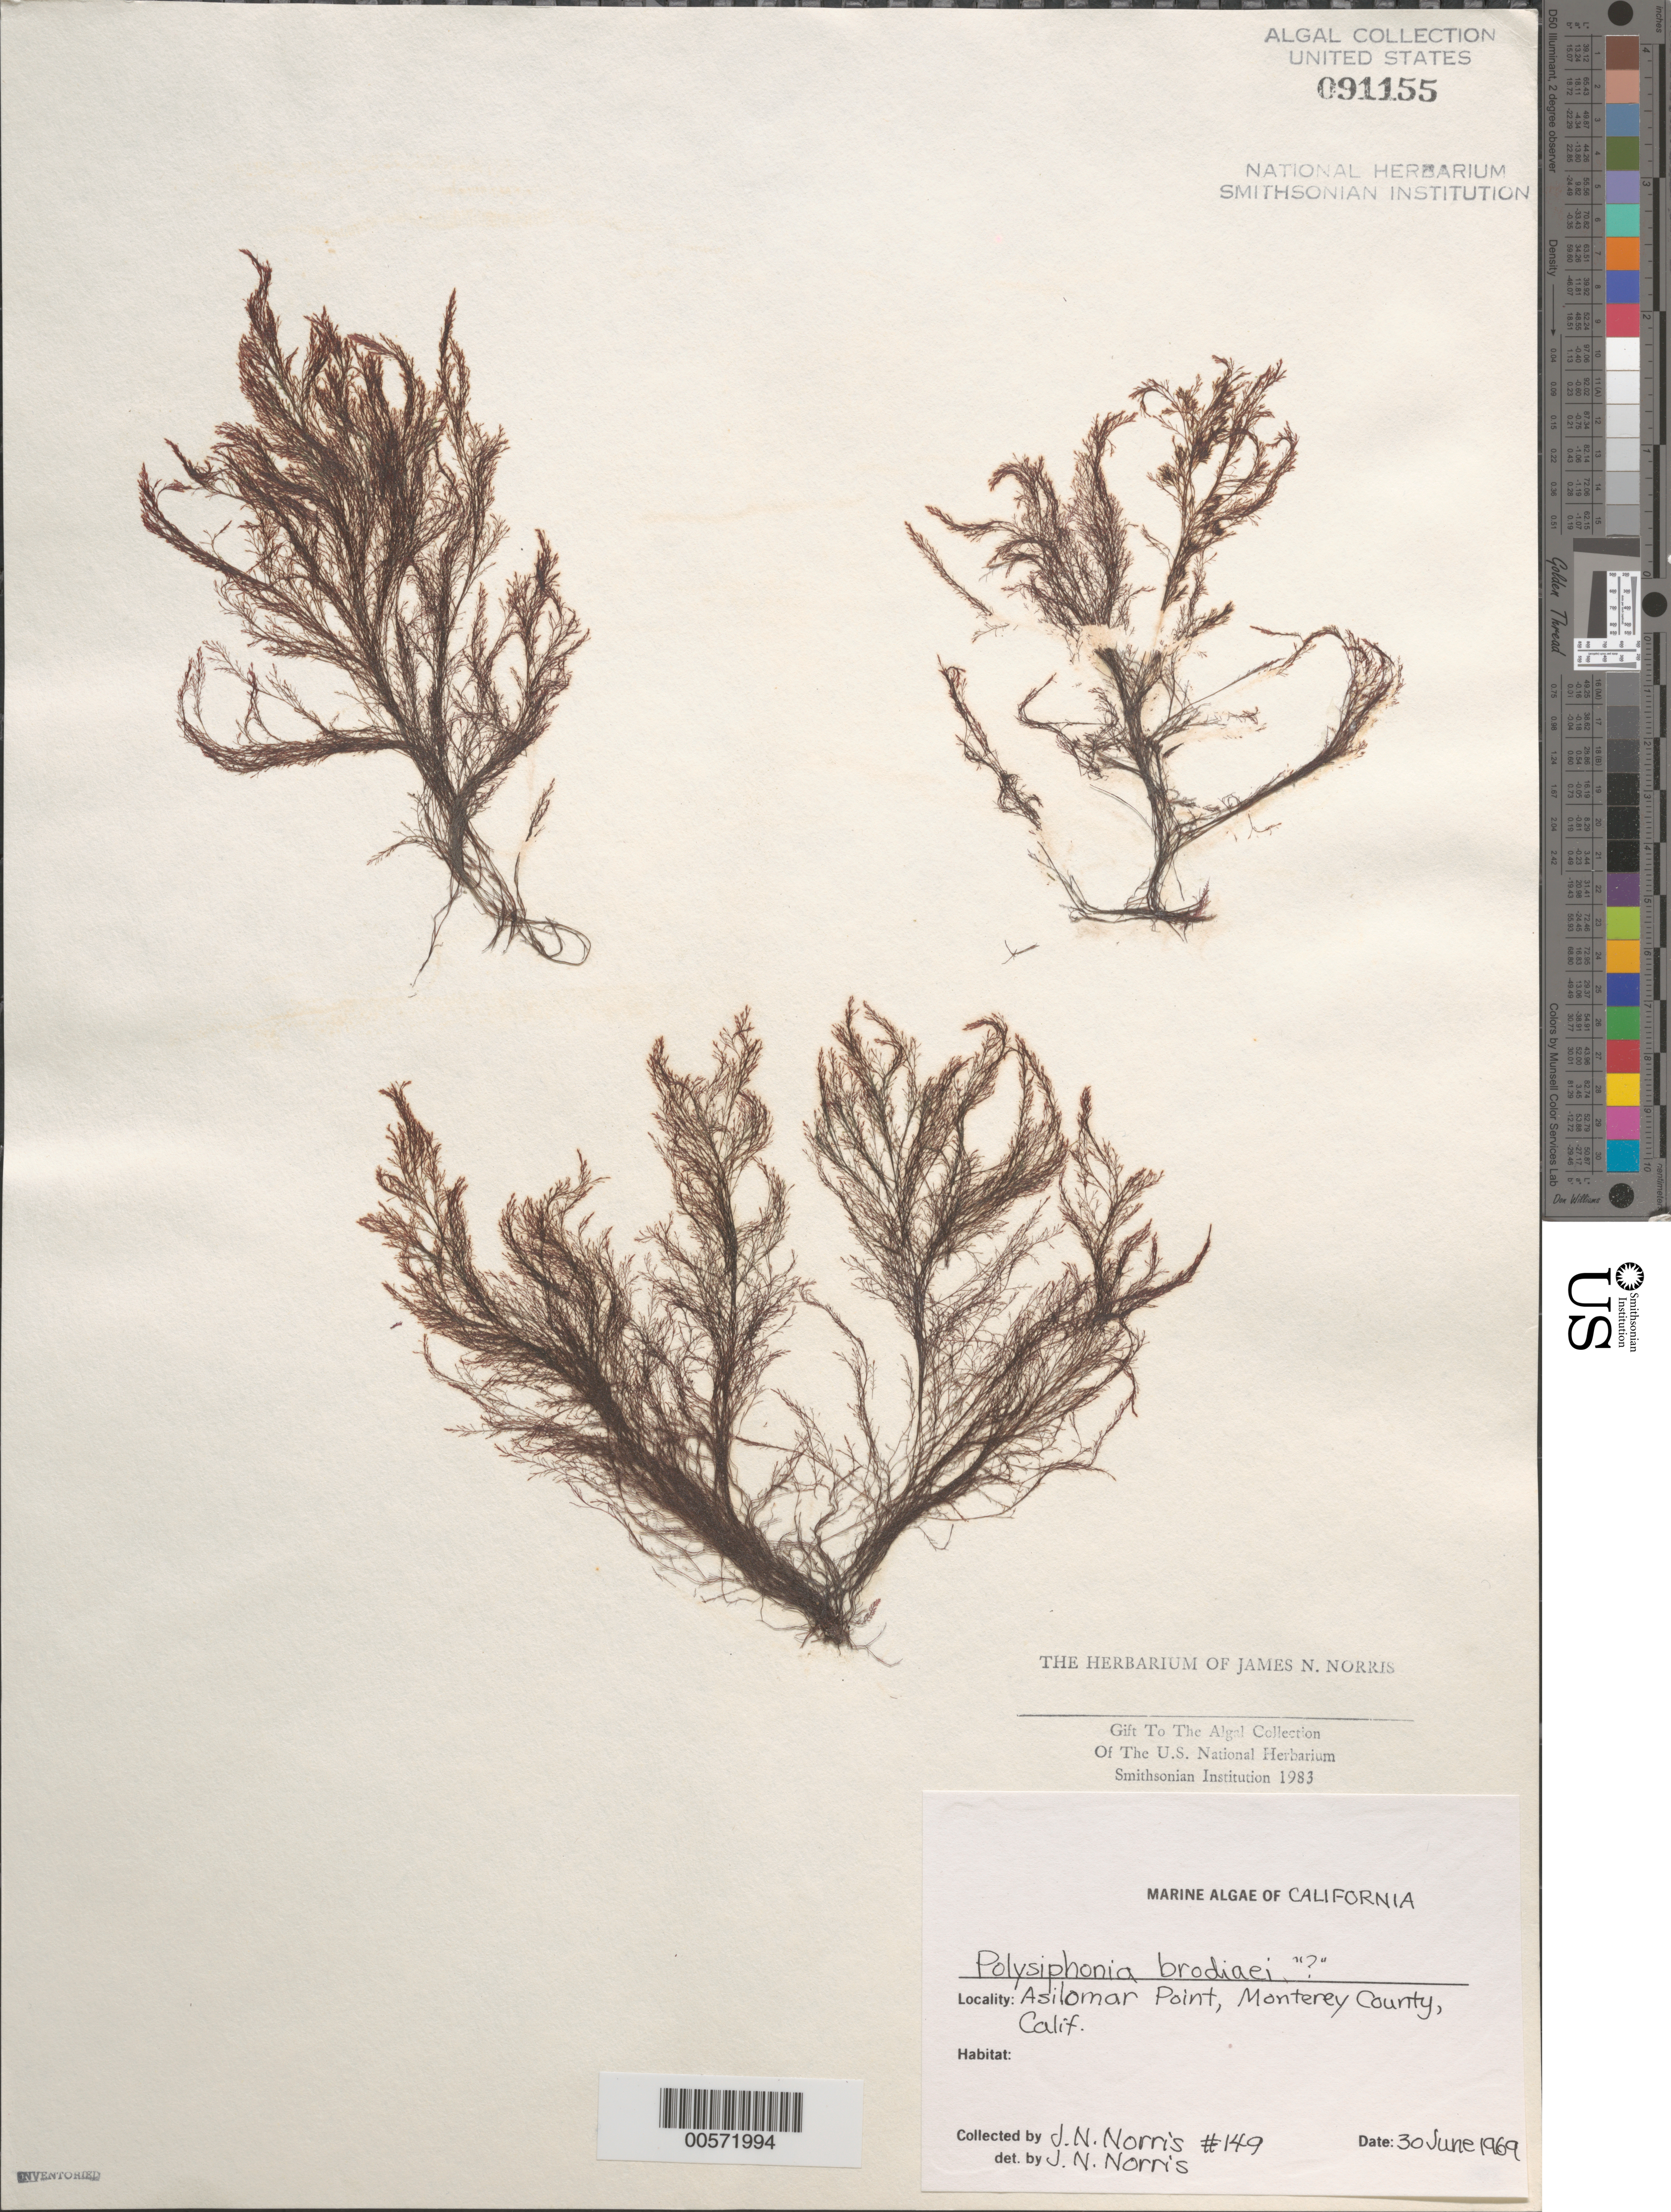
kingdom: Plantae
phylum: Rhodophyta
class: Florideophyceae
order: Ceramiales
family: Rhodomelaceae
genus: Polysiphonia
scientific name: Polysiphonia subulata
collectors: J. N. Norris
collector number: JN-149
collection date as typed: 30 Jun 1969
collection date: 1969-06-30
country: United States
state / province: California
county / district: Monterey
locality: Asilomar Point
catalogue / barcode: US 91155